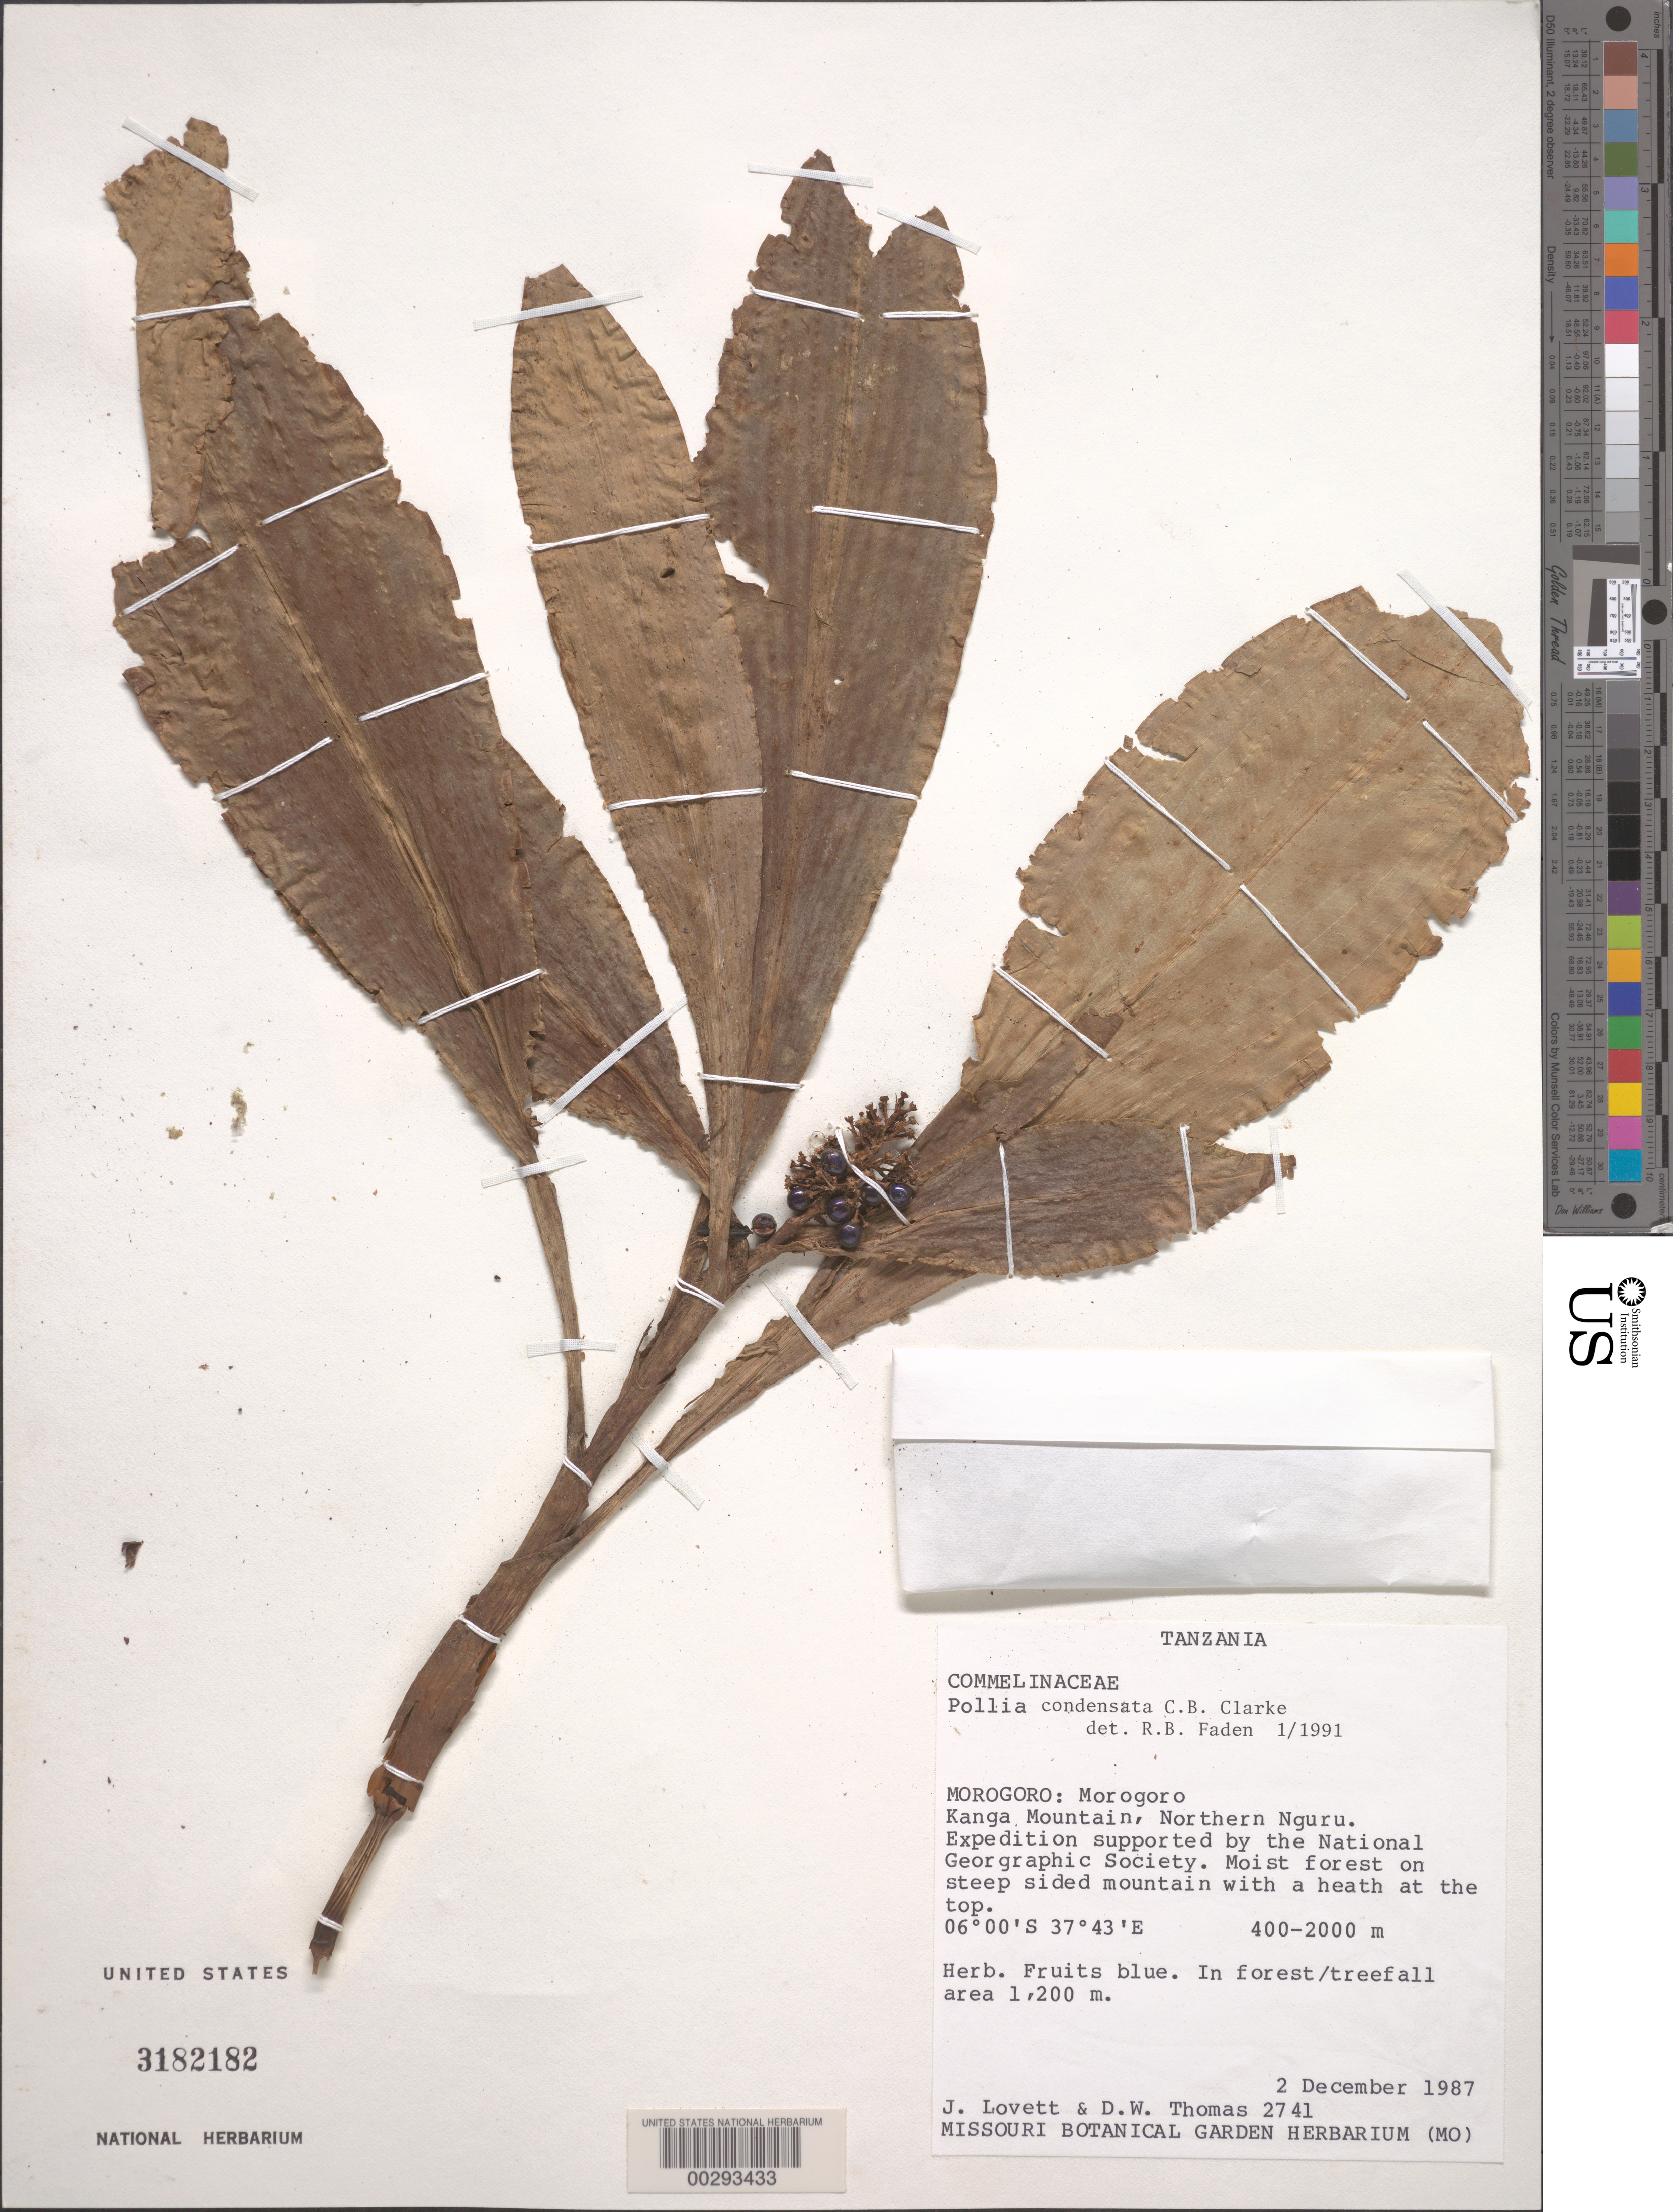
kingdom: Plantae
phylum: Tracheophyta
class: Liliopsida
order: Commelinales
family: Commelinaceae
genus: Pollia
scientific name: Pollia condensata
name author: C.B. Clarke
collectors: J. Lovett & D. W. Thomas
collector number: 2741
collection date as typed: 02 Dec 1987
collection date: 1987-12-02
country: Tanzania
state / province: Morogoro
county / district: Morogoro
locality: Kanga mountain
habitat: Moist forest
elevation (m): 400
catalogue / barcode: US 3182182